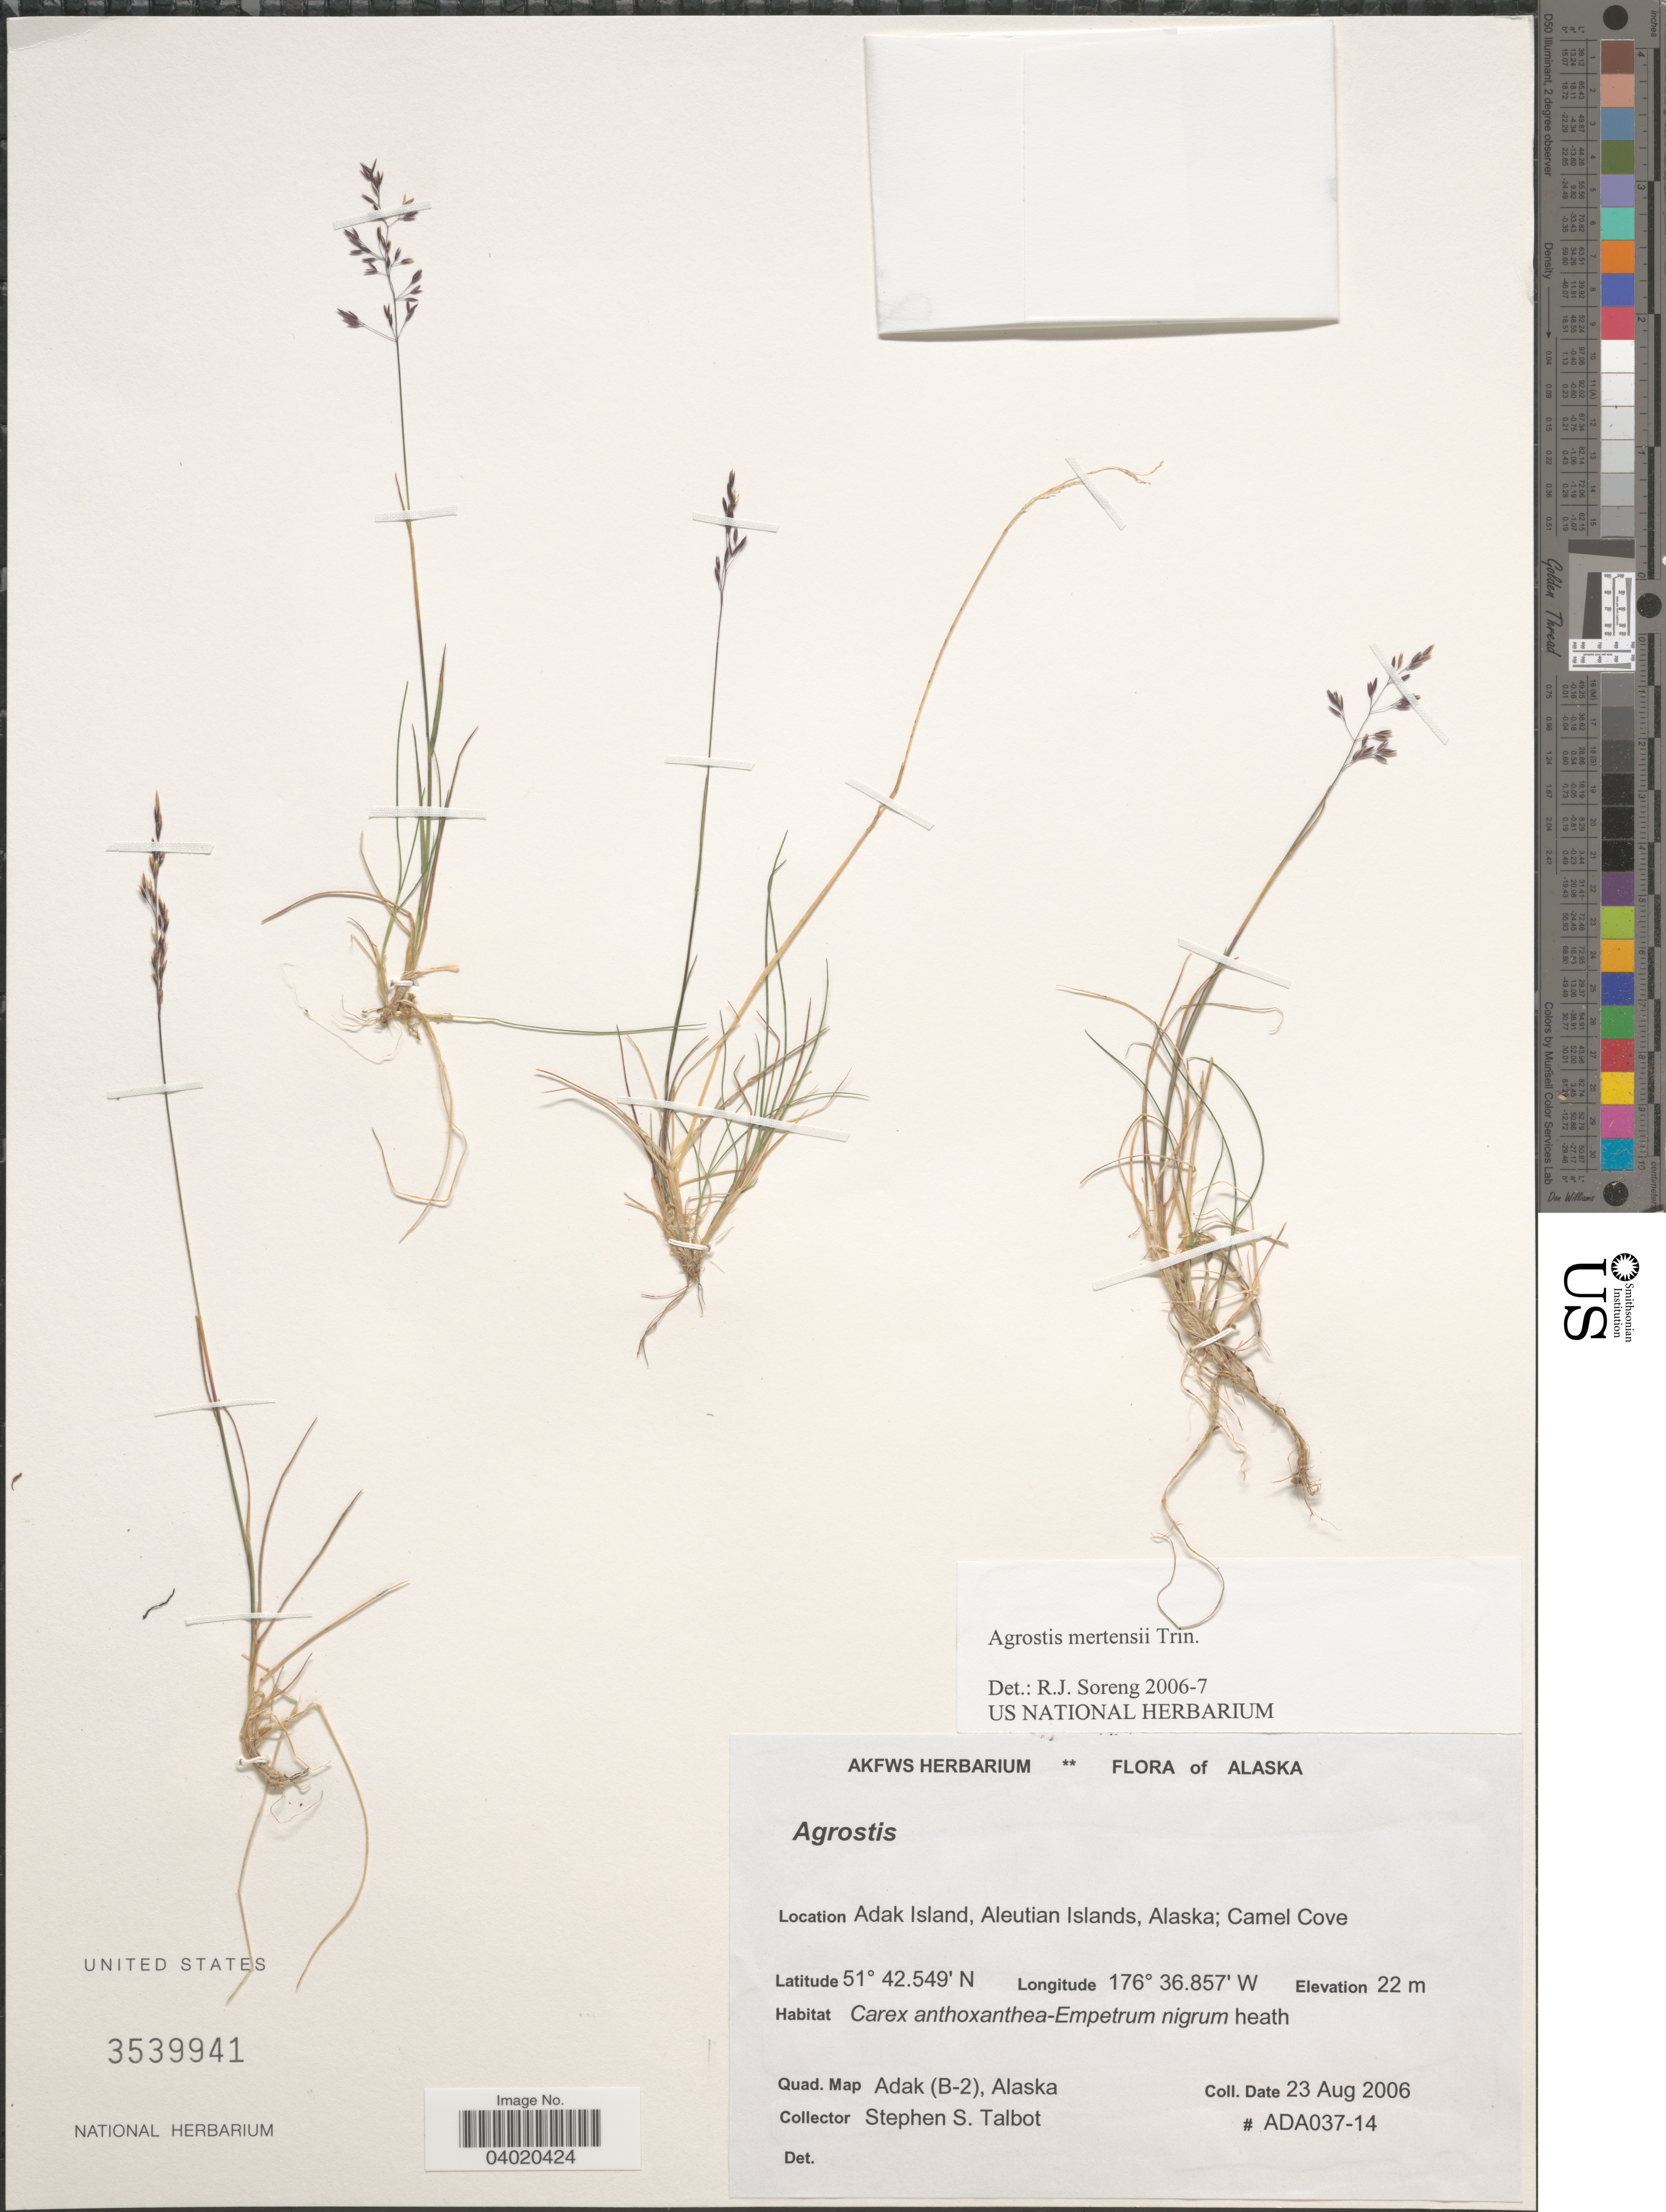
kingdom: Plantae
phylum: Tracheophyta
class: Liliopsida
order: Poales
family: Poaceae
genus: Agrostis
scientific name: Agrostis mertensii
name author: Trin.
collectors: S. S. Talbot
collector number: ADA037-14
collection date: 2006-08-23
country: United States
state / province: Alaska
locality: Adak Island, Aleutian Islands; Camel Cove. Quad. Map Adak (B-2).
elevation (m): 22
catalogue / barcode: US 3539941